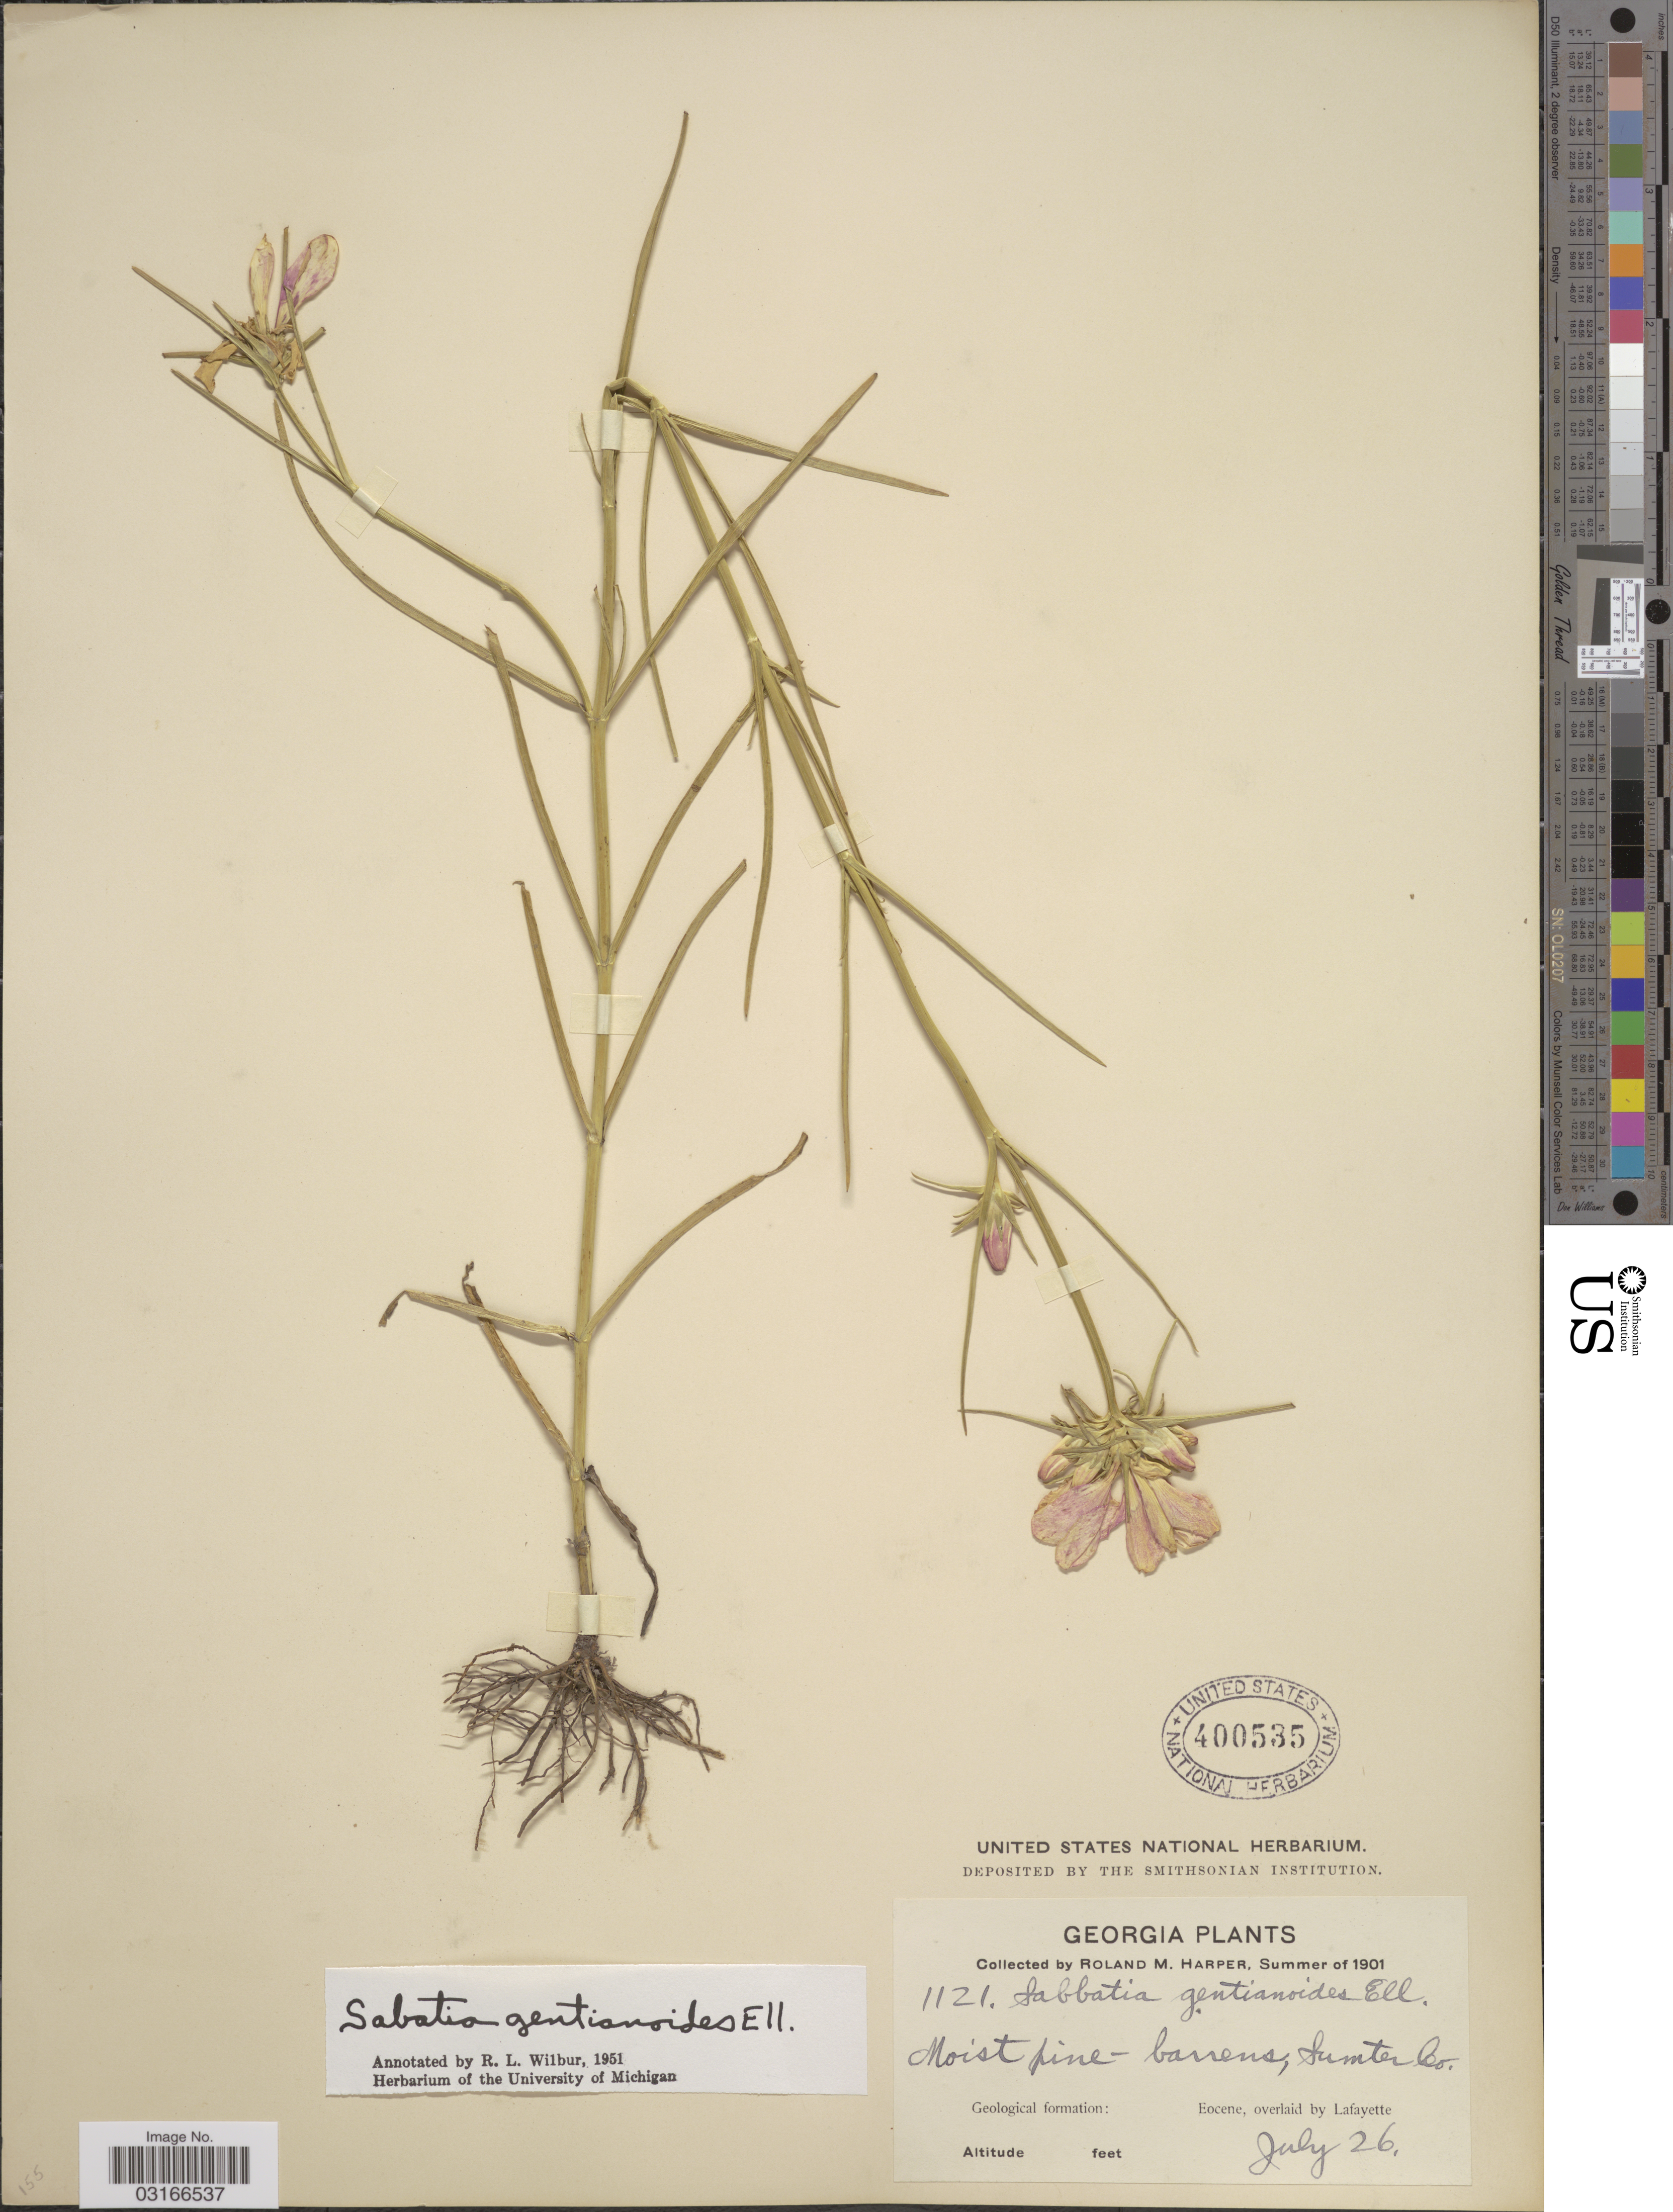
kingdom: Plantae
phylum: Tracheophyta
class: Magnoliopsida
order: Gentianales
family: Gentianaceae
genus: Sabatia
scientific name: Sabatia gentianoides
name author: Elliott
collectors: R. Harper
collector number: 1121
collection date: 1901-07-26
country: United States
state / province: Georgia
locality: Moist pine-barrens, Sumter Co, Geological formation: Eocene, overlaid by Lafayette.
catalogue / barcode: US 400535